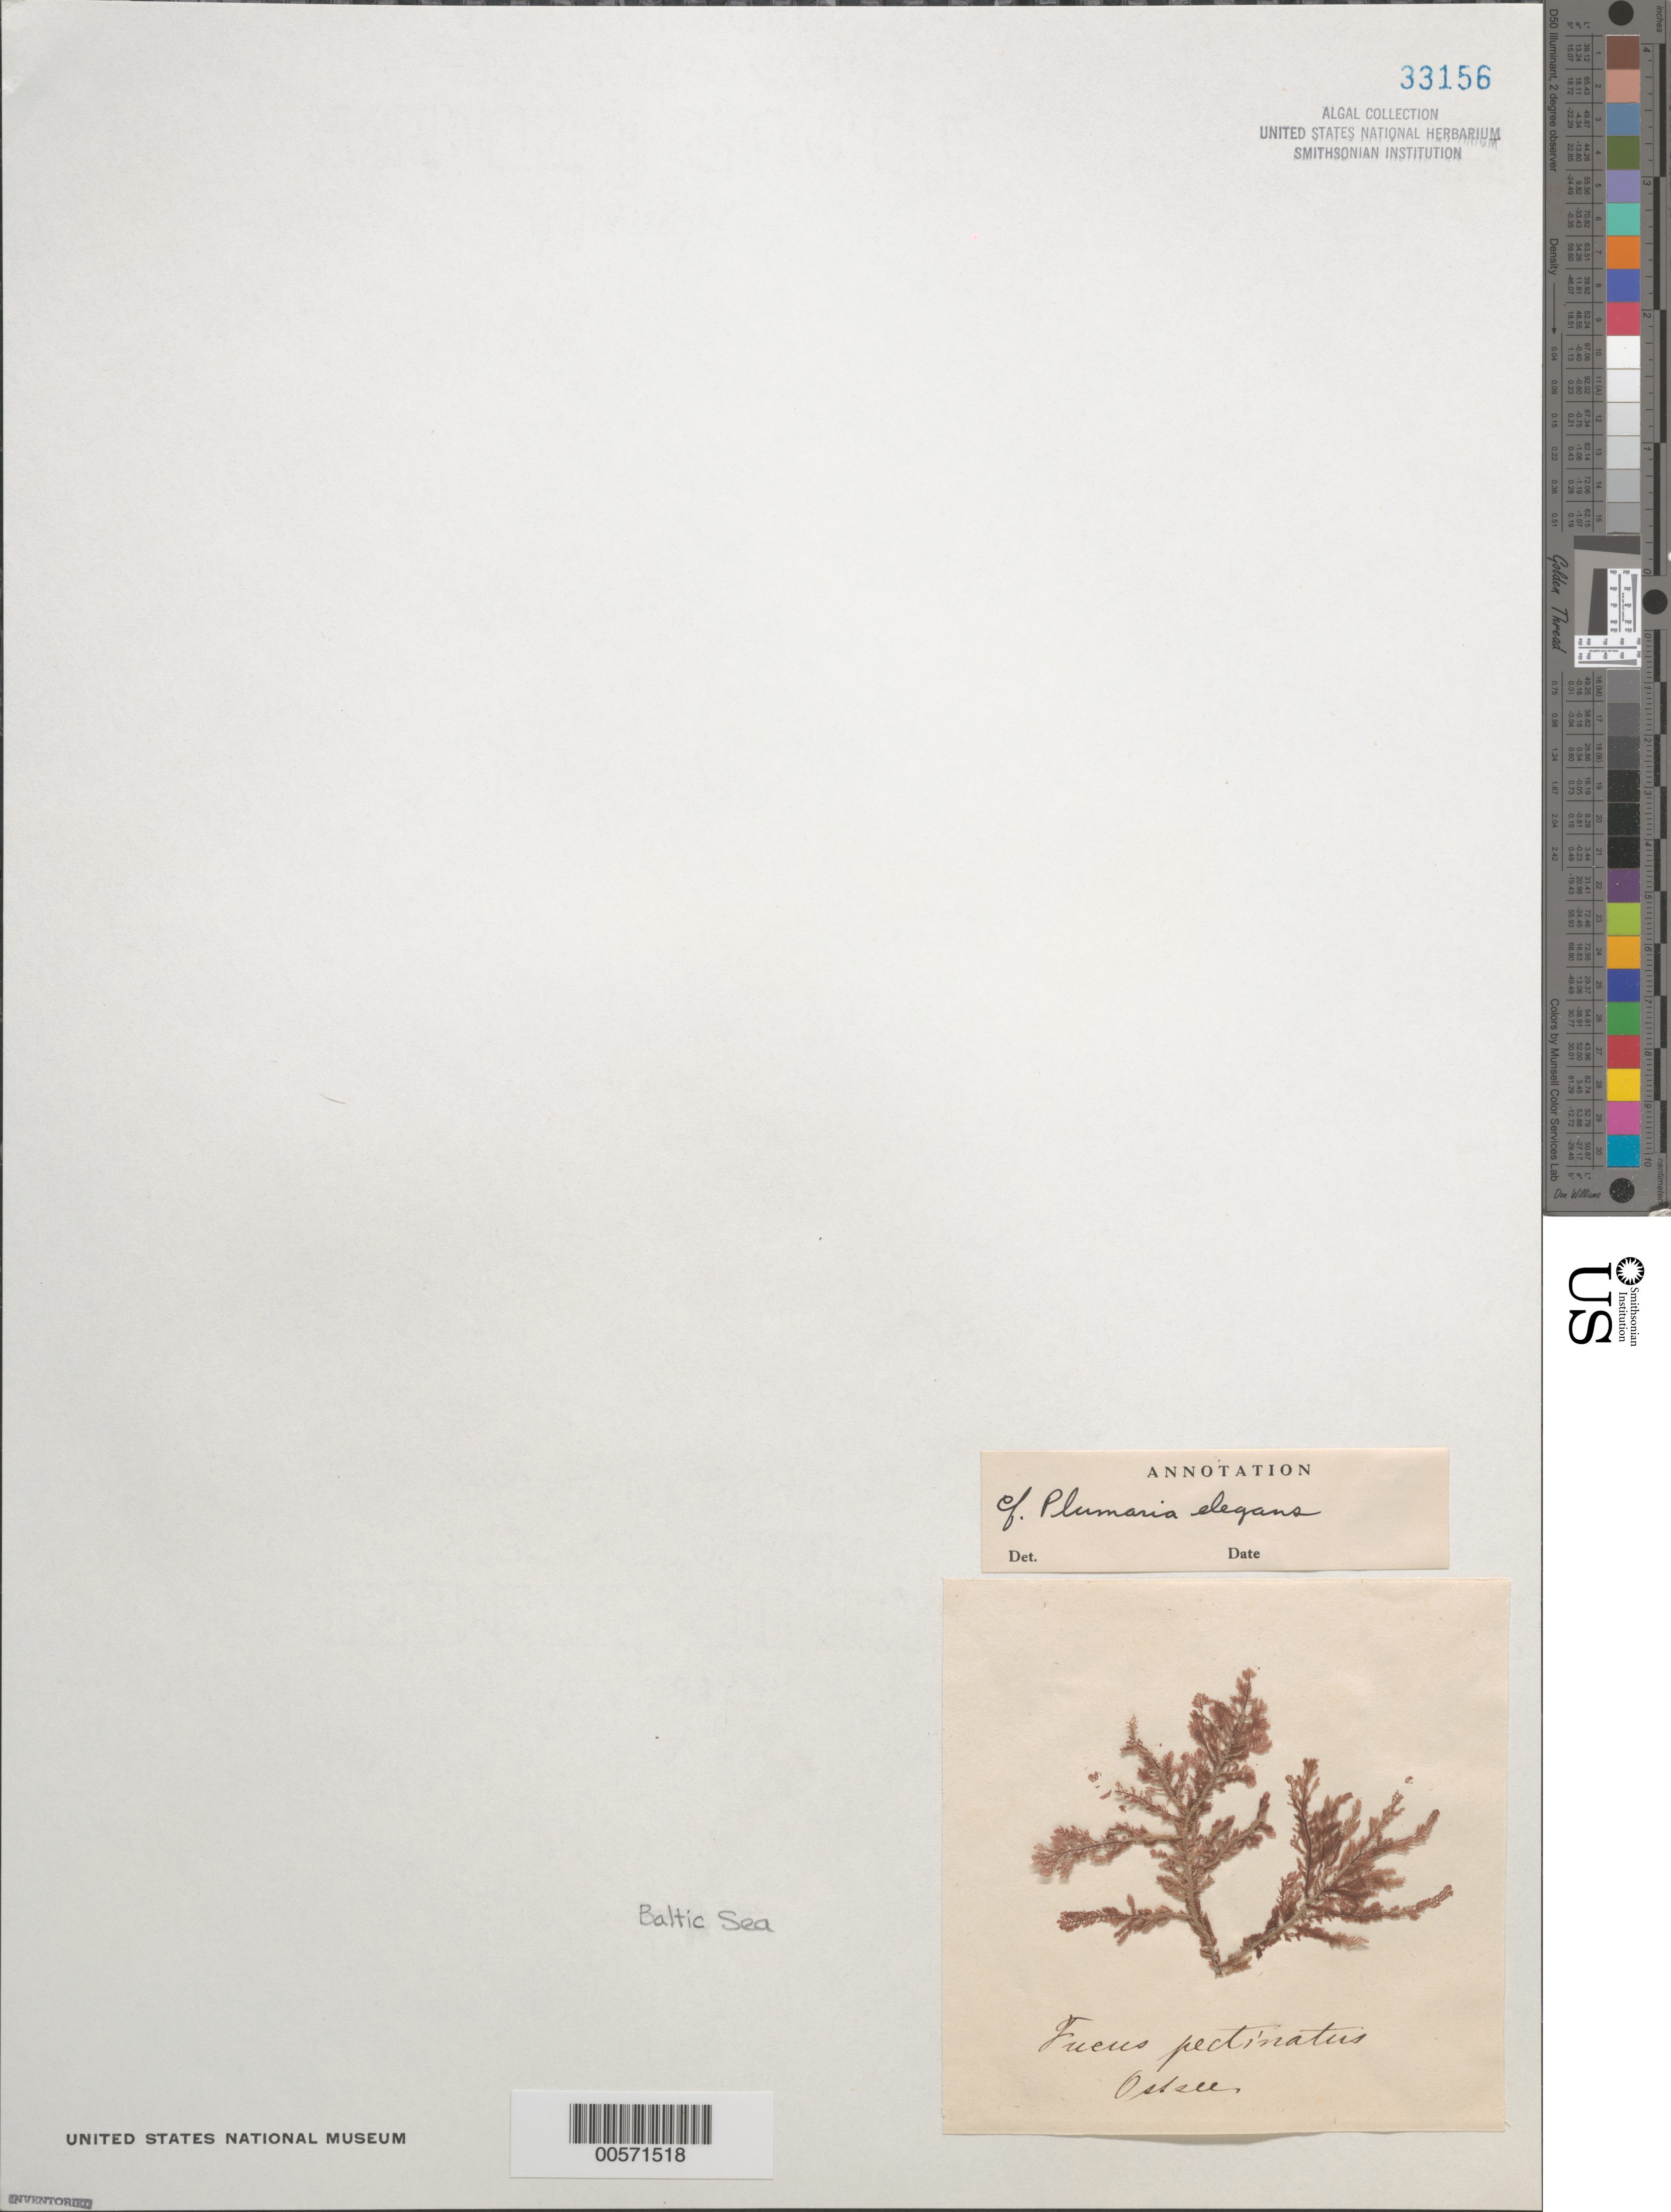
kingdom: Plantae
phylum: Rhodophyta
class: Florideophyceae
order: Ceramiales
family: Wrangeliaceae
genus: Plumaria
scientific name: Plumaria plumosa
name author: (Hudson) Kuntze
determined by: Algae name updating Project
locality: Baltic Sea (Ostsee)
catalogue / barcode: US 33156